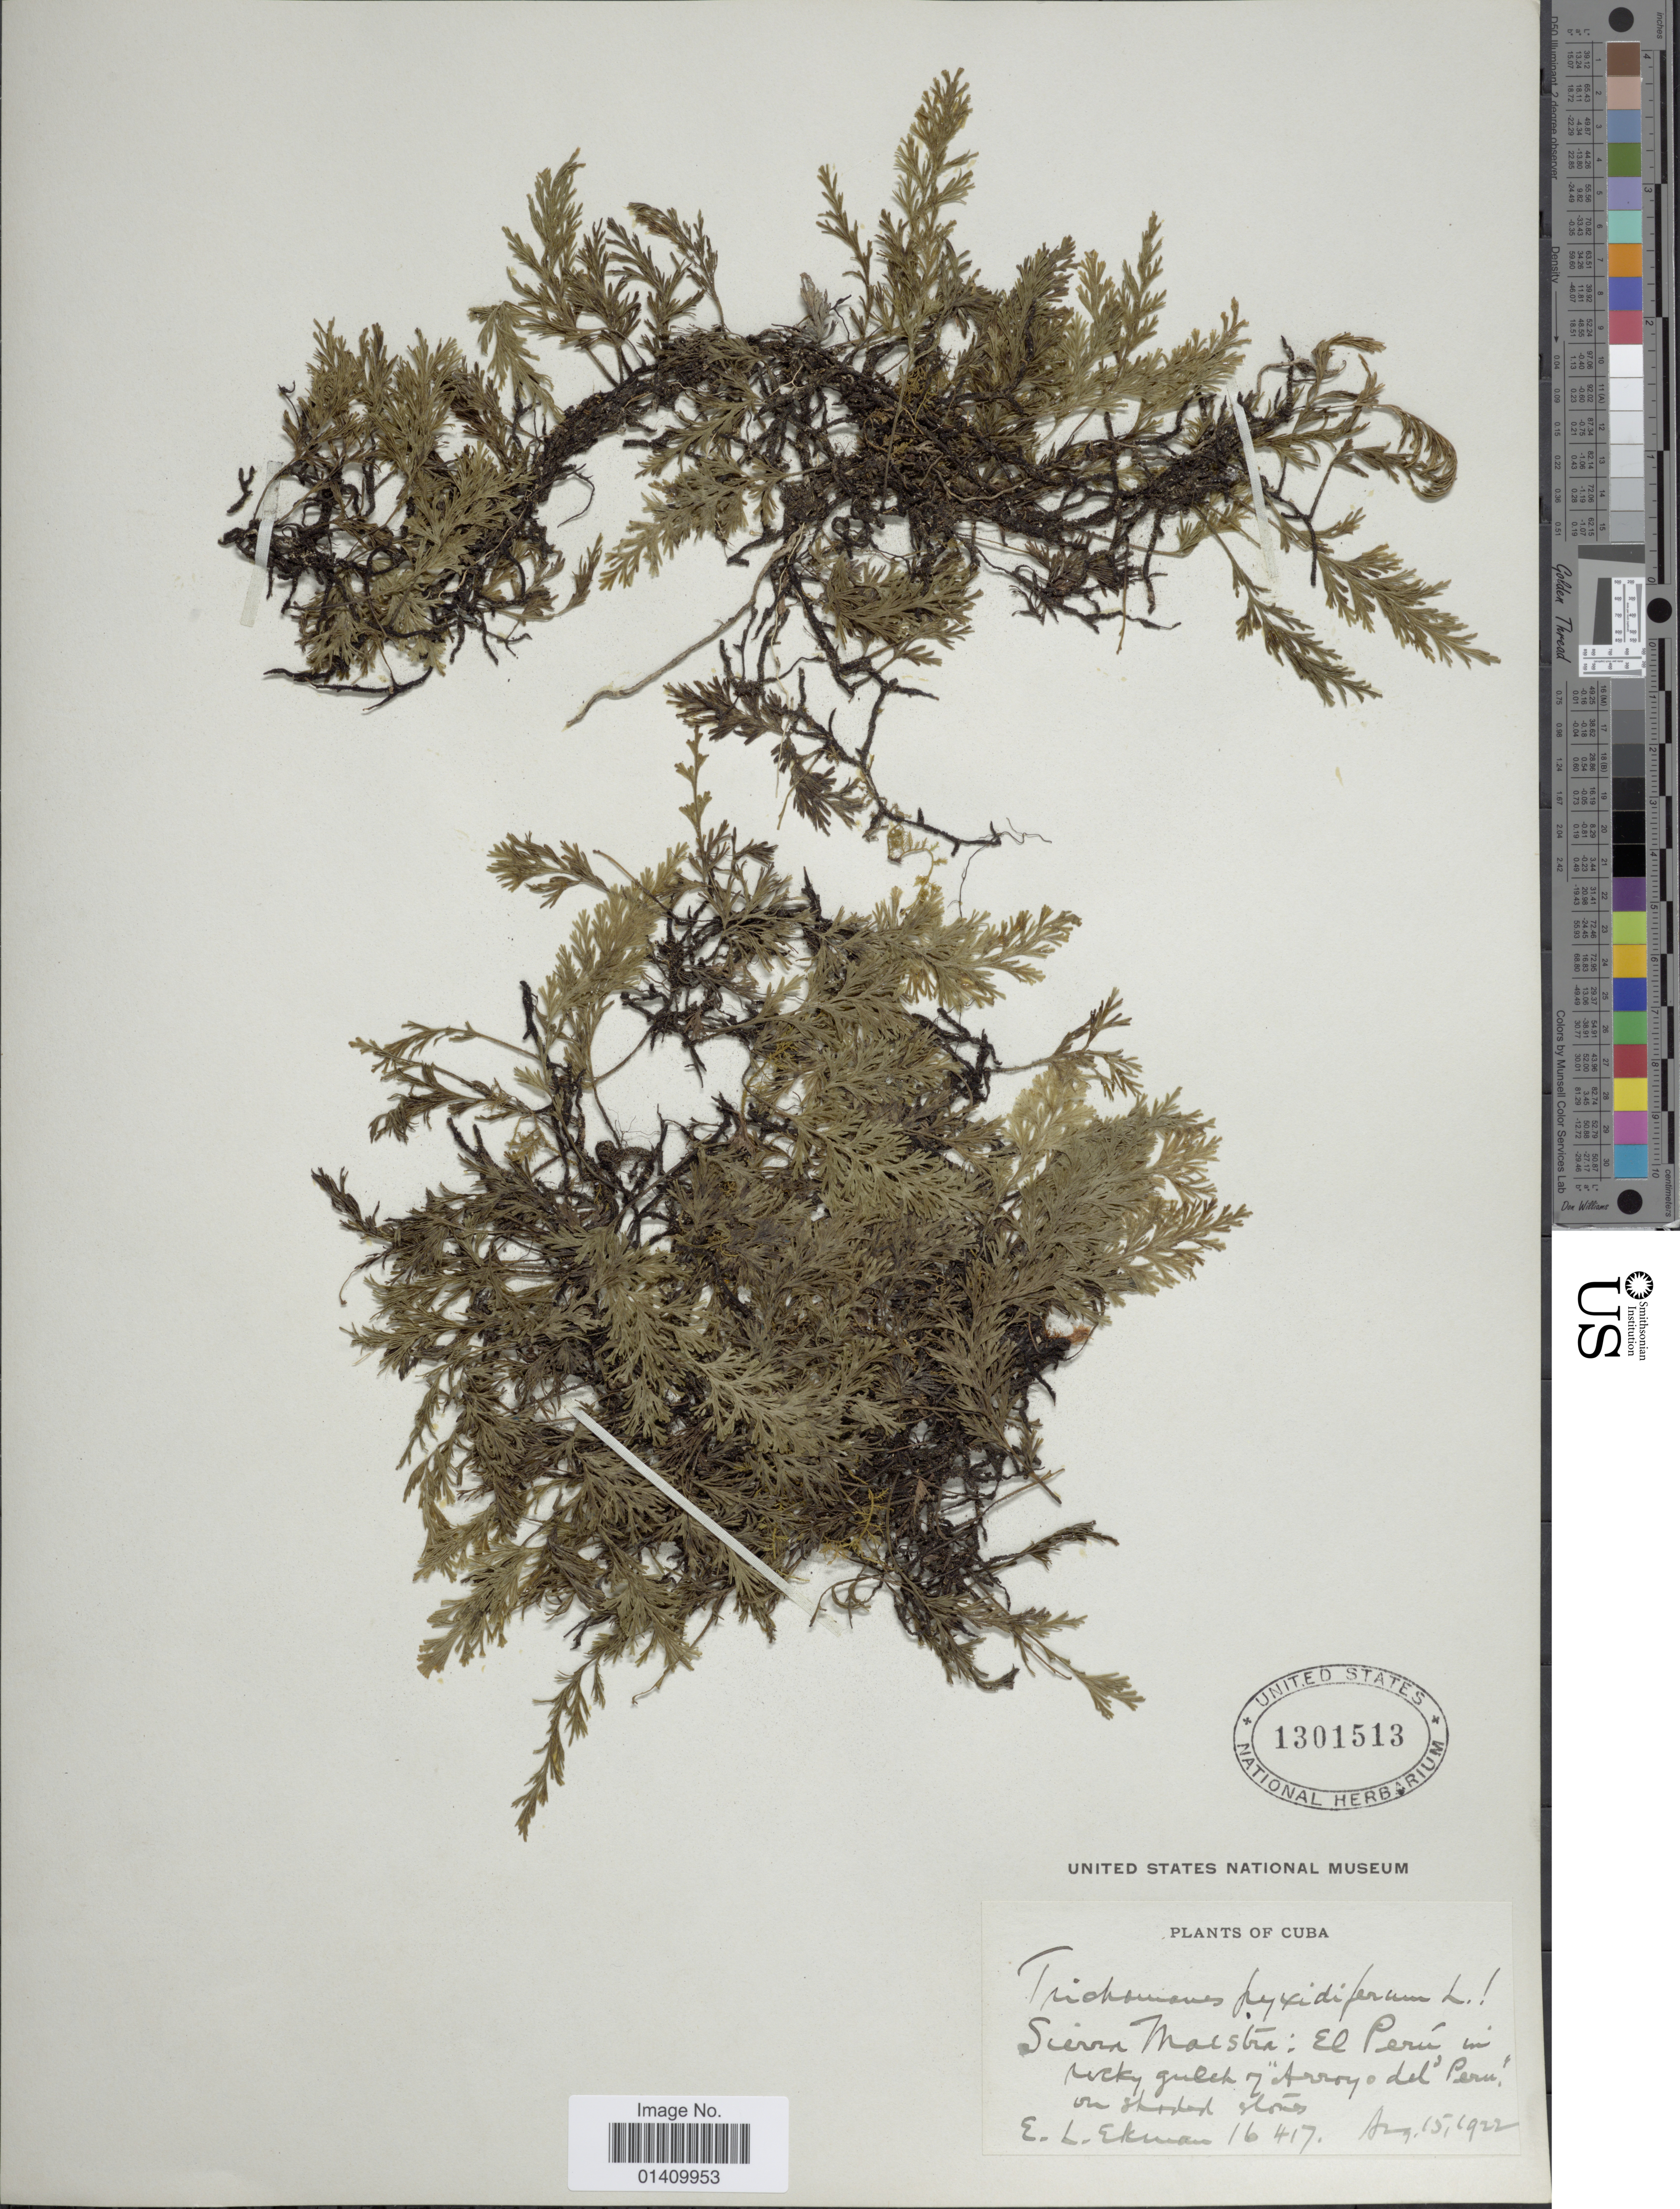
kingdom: Plantae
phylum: Tracheophyta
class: Polypodiopsida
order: Hymenophyllales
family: Hymenophyllaceae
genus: Polyphlebium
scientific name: Polyphlebium pyxidiferum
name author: (L.) Ebihara & Dubuisson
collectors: E. L. Ekman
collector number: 16417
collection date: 1922-08-15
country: Cuba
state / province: Granma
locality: Sierra Maestra El Perú in rocky gulch of Arroyo del Perú on shaded stones.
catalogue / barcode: US 1301513